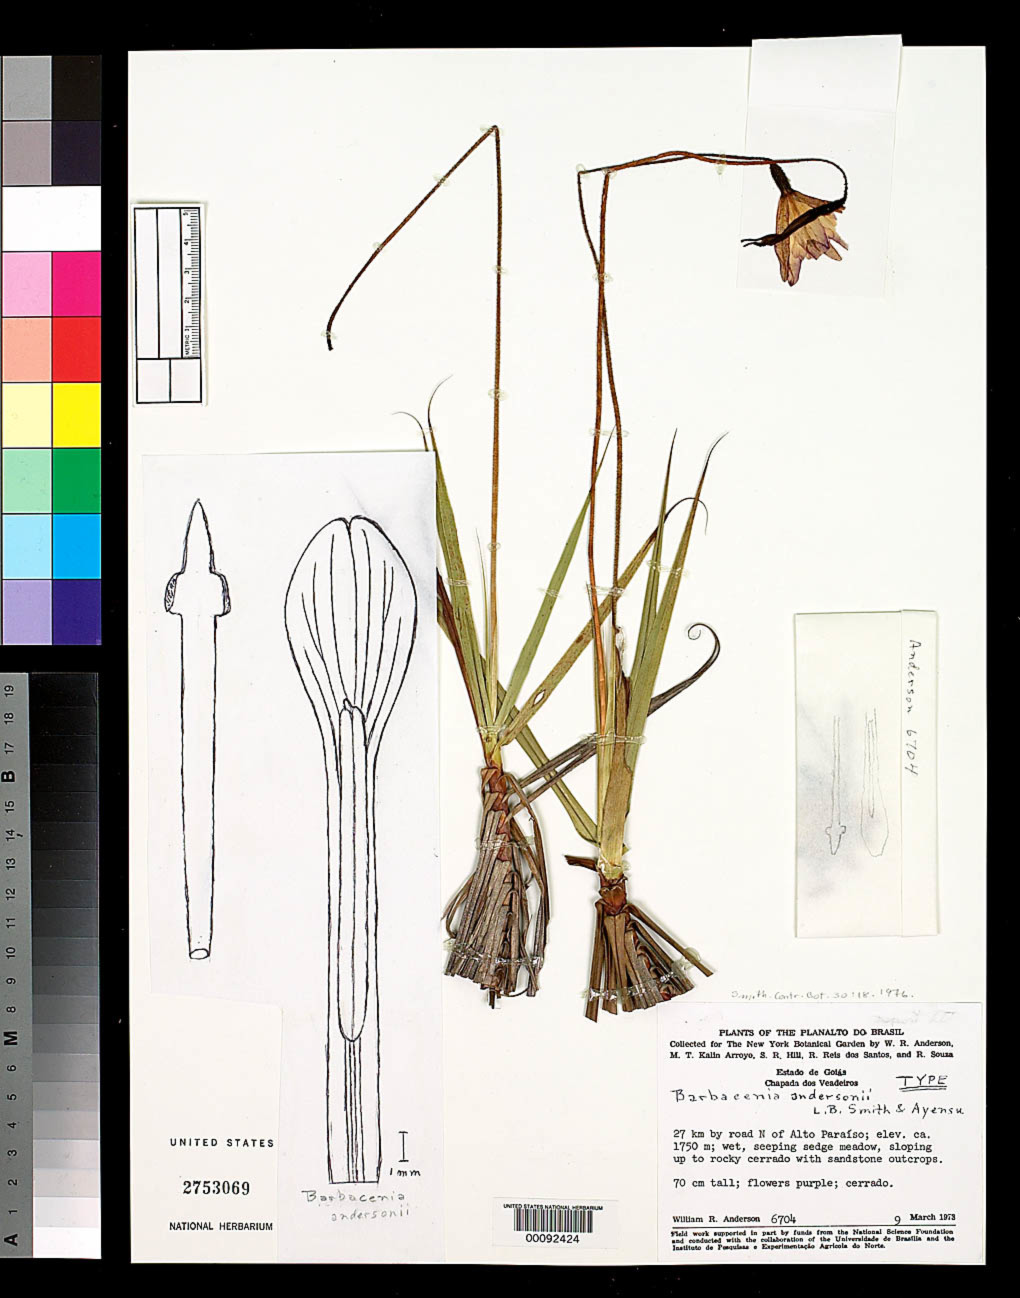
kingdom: Plantae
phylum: Tracheophyta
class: Liliopsida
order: Pandanales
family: Velloziaceae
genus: Barbacenia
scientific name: Barbacenia andersonii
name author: L.B. Sm. & Ayensu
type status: Holotype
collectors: W. R. Anderson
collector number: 6704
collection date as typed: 09 Mar 1973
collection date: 1973-03-09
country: Brazil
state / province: Goiás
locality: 27 km. N of Alto Paraiso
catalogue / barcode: US 2753069